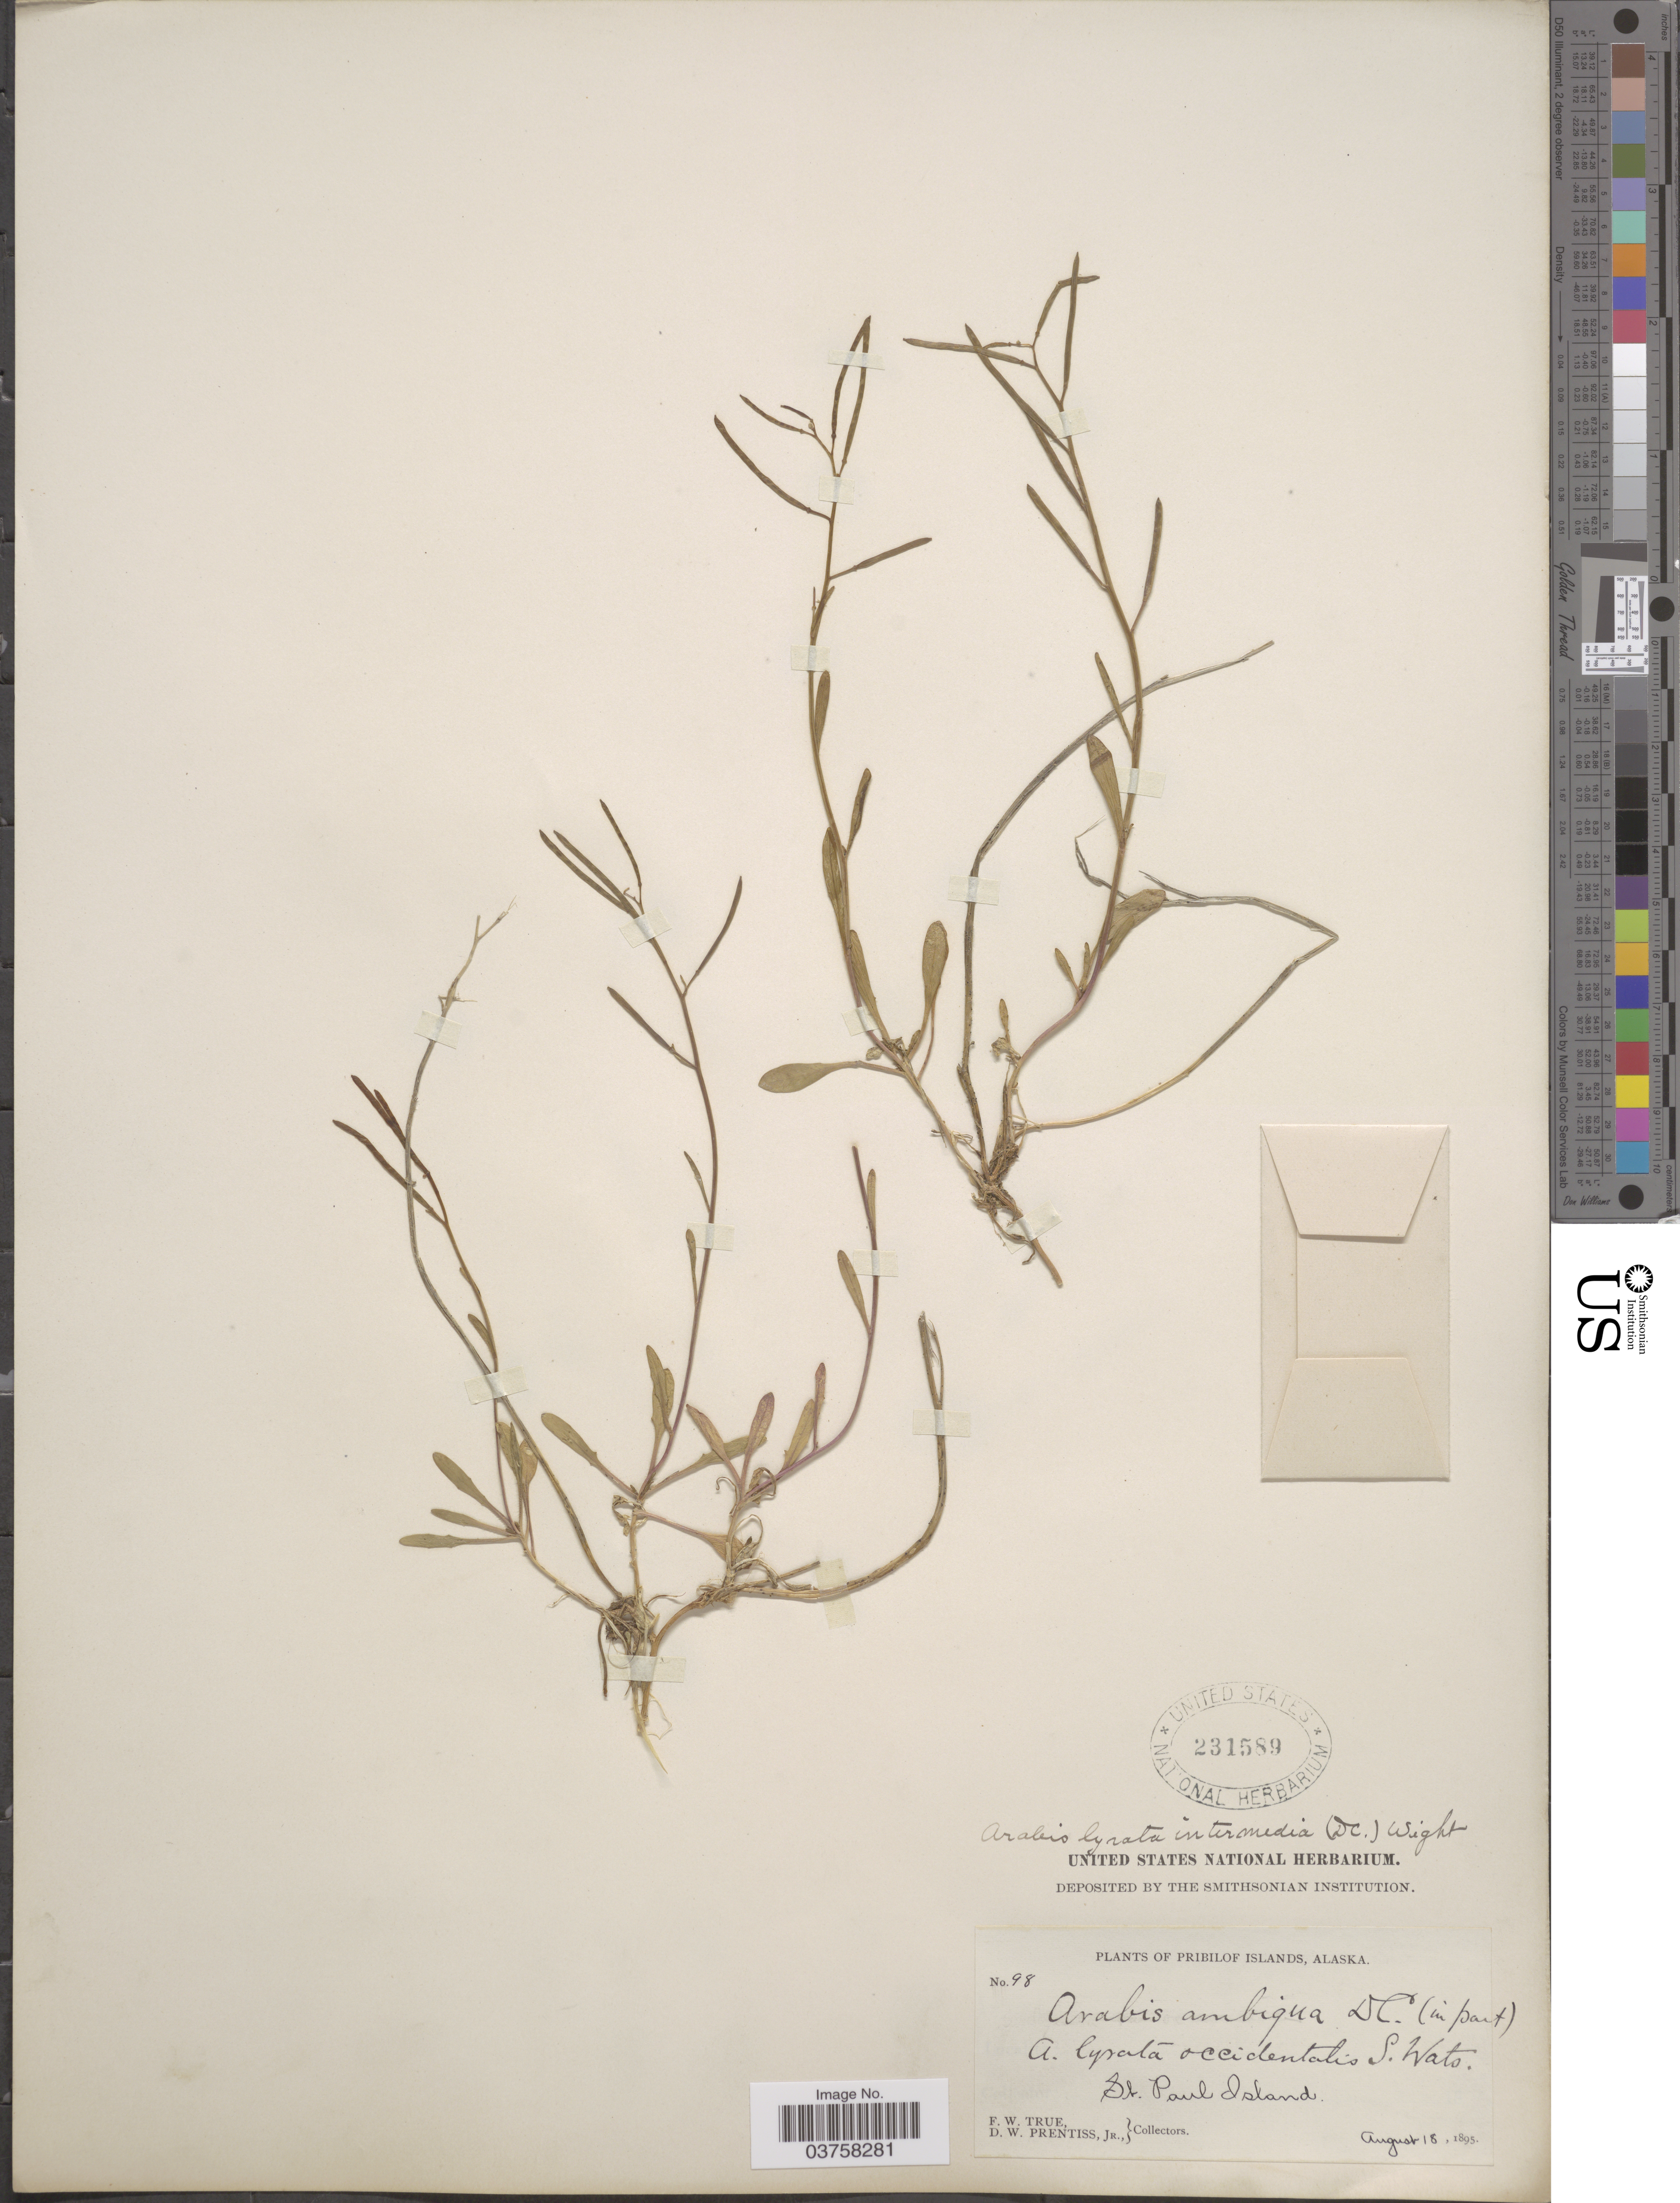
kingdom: Plantae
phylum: Tracheophyta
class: Magnoliopsida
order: Brassicales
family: Brassicaceae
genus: Arabidopsis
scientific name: Arabidopsis lyrata subsp. kamchatica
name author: (Fisch. ex DC.) O'Kane & Al-Shehbaz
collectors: F. True & D. Prentiss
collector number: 98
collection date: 1895-08-18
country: United States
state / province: Alaska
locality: Pribilof Islands. St. Paul Island.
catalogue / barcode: US 231589